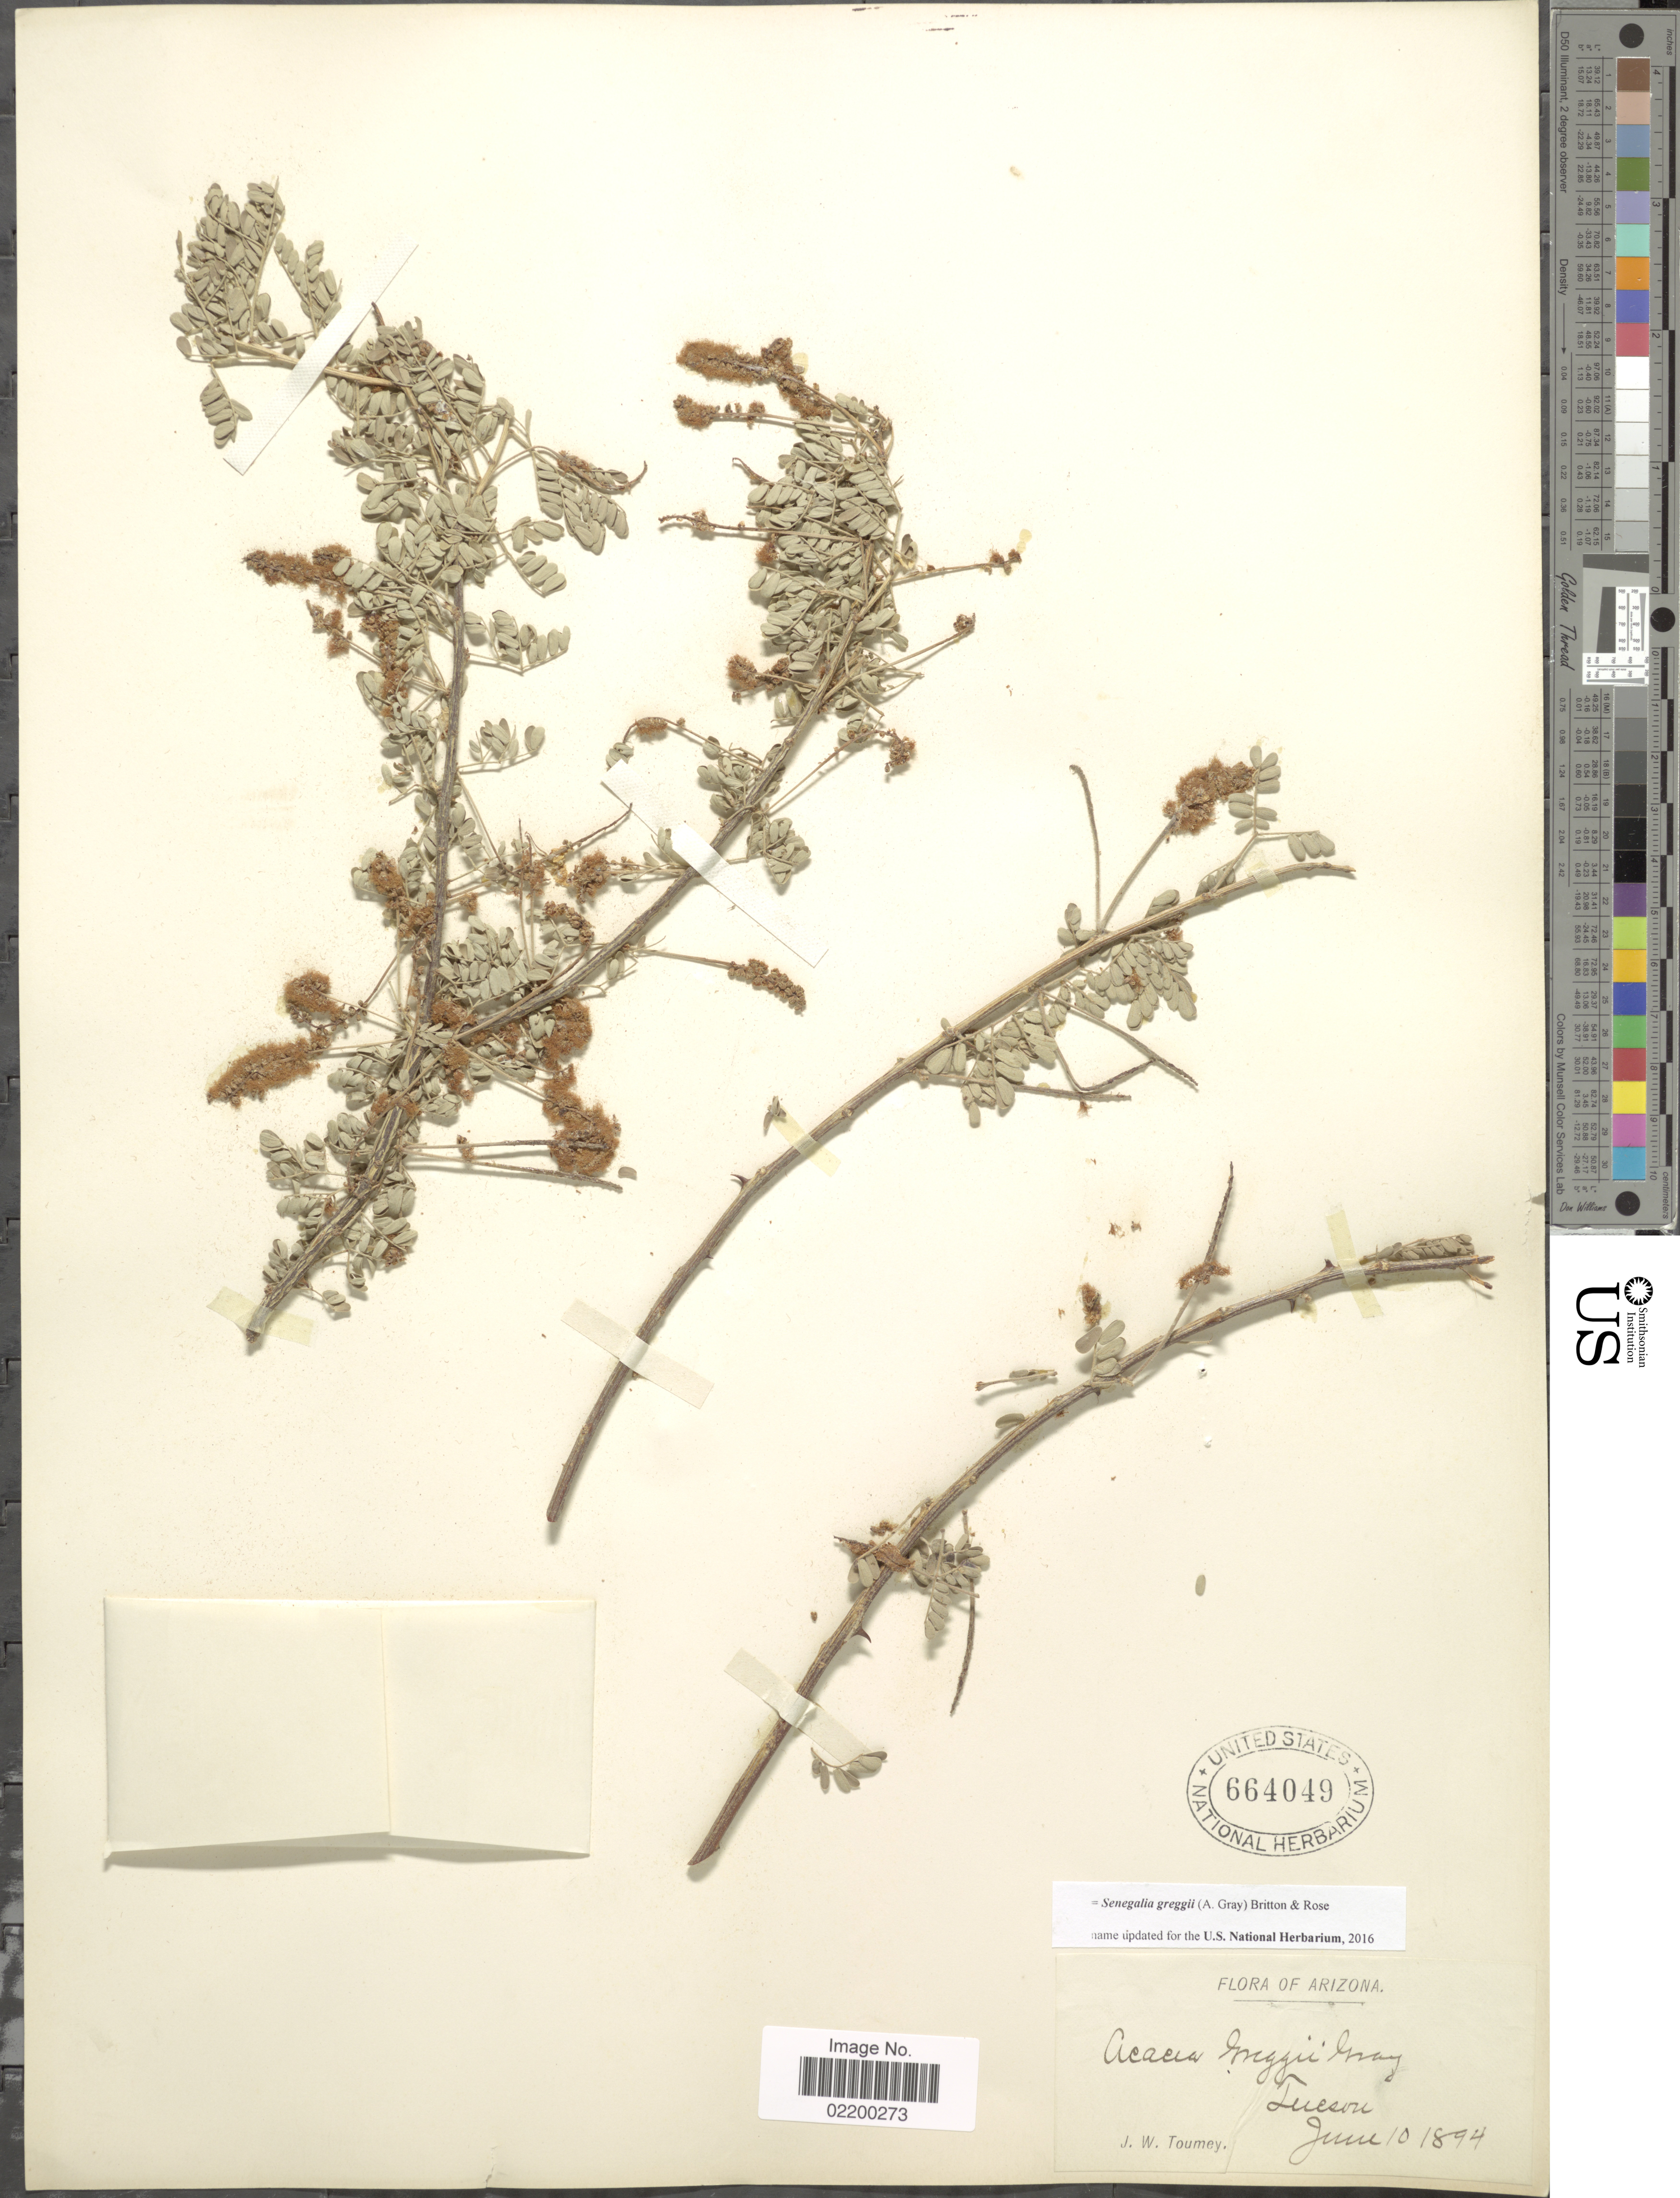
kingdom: Plantae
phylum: Tracheophyta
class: Magnoliopsida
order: Fabales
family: Fabaceae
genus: Senegalia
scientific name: Senegalia greggii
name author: (A. Gray) Britton & Rose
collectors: J. Tourney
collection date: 1894-06-10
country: United States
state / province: Arizona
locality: Tucson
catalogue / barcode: US 664049